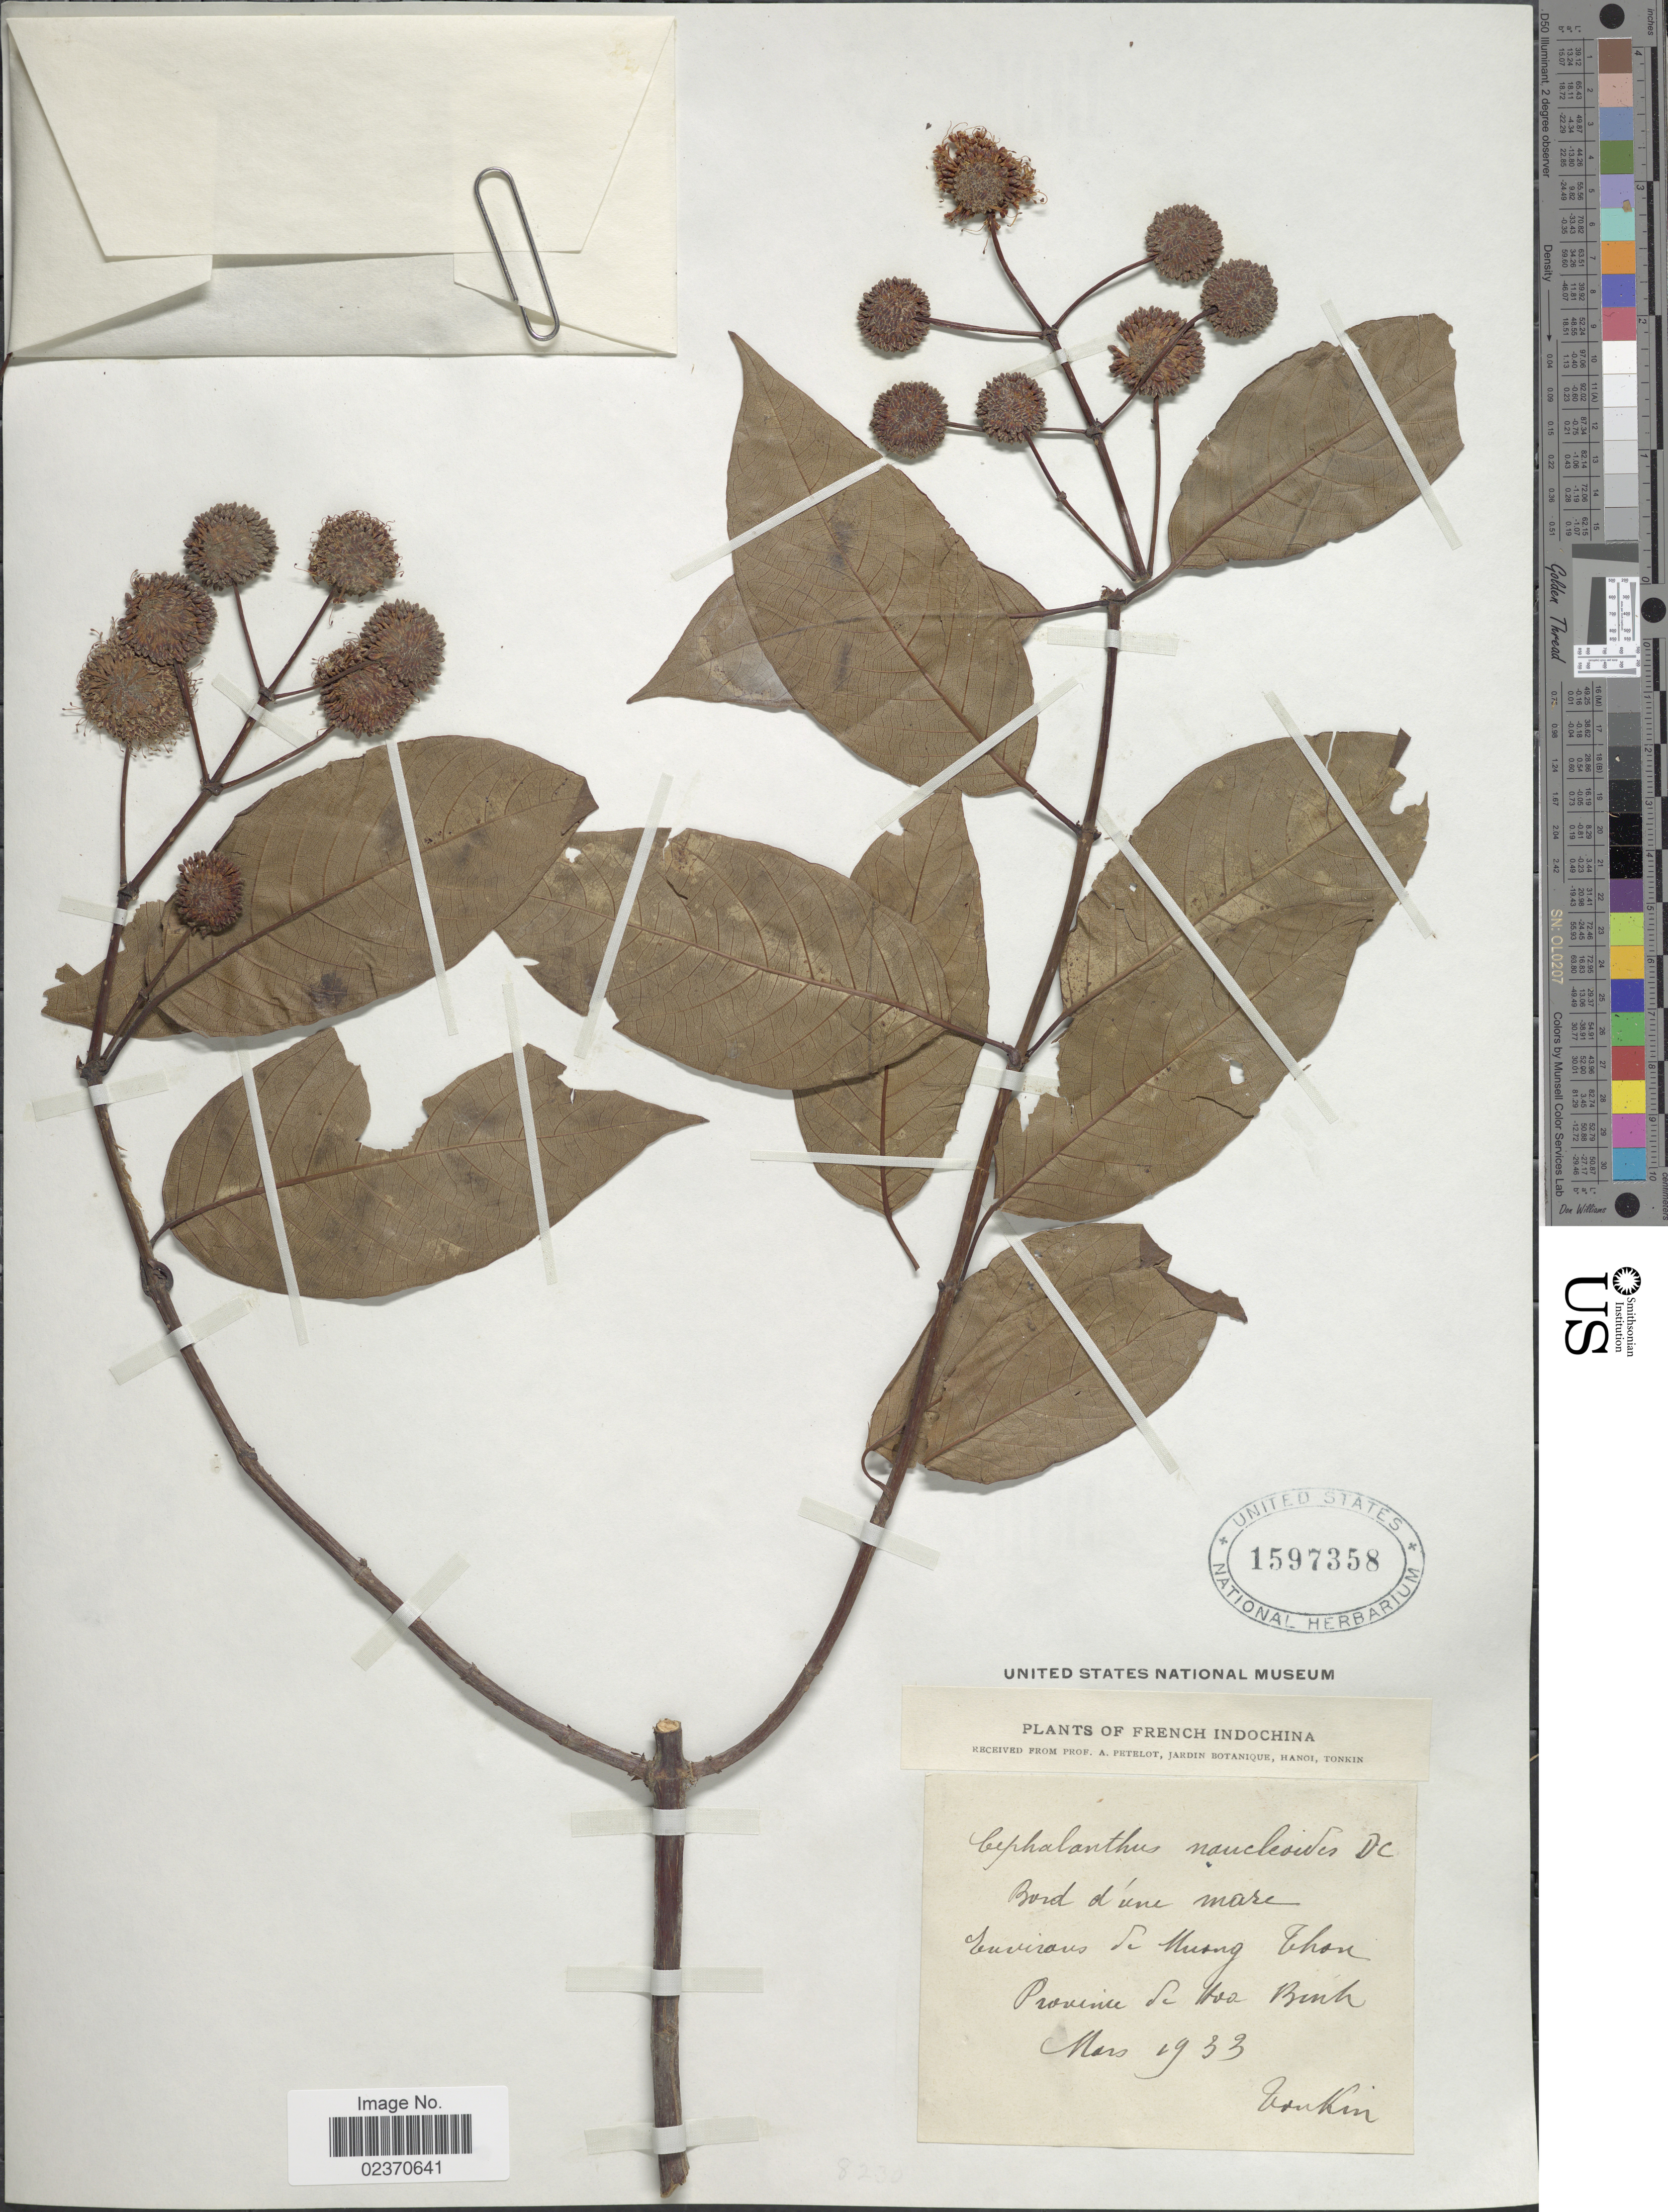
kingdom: Plantae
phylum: Tracheophyta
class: Magnoliopsida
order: Gentianales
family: Rubiaceae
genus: Cephalanthus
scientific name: Cephalanthus naucleoides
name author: DC.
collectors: A. Petelot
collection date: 1933-03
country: Vietnam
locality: French Indochina, Tonkin. Environs de Murang Chon, Province de Hva Binh [interpreted]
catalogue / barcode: US 1597358